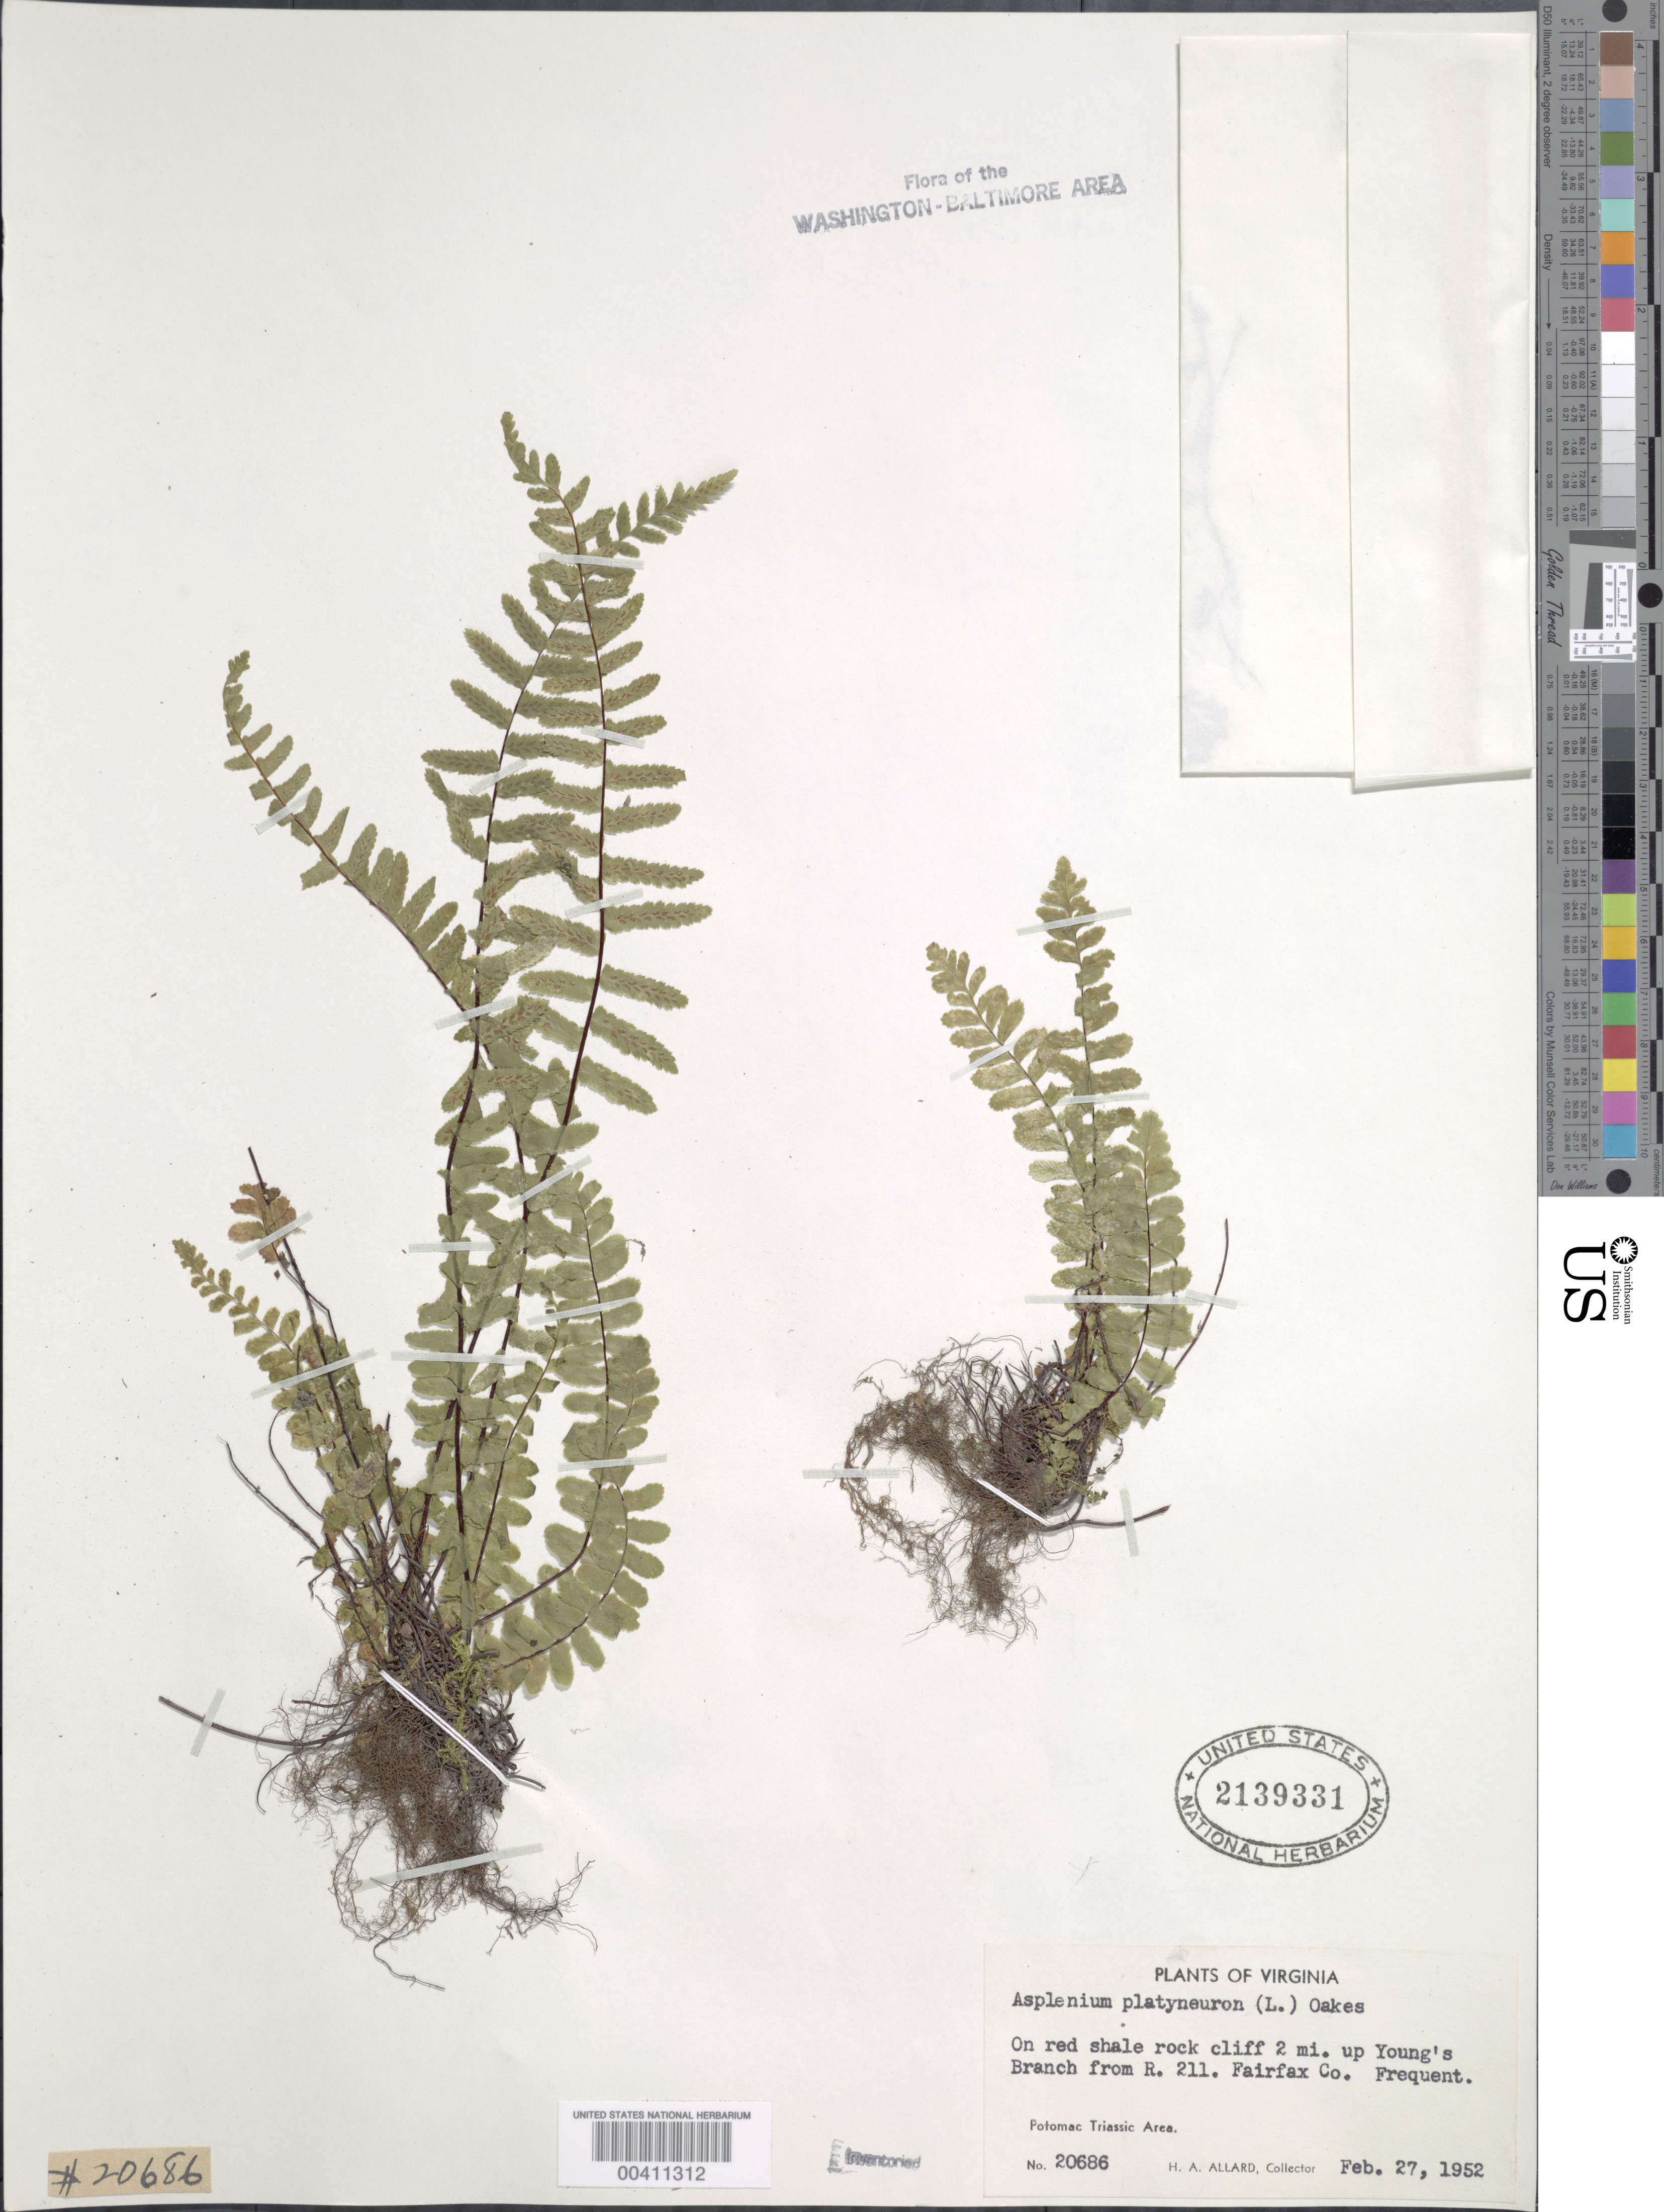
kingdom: Plantae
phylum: Tracheophyta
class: Polypodiopsida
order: Polypodiales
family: Aspleniaceae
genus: Asplenium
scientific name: Asplenium platyneuron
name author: (L.) Britton, Stearns & Poggenb.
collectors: H. A. Allard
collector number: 20686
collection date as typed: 27 Feb 1952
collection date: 1952-02-27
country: United States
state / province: Virginia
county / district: Fairfax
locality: Upstream from Route 211 on Youngs Branch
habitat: Red shale rock cliff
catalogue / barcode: US 2139331